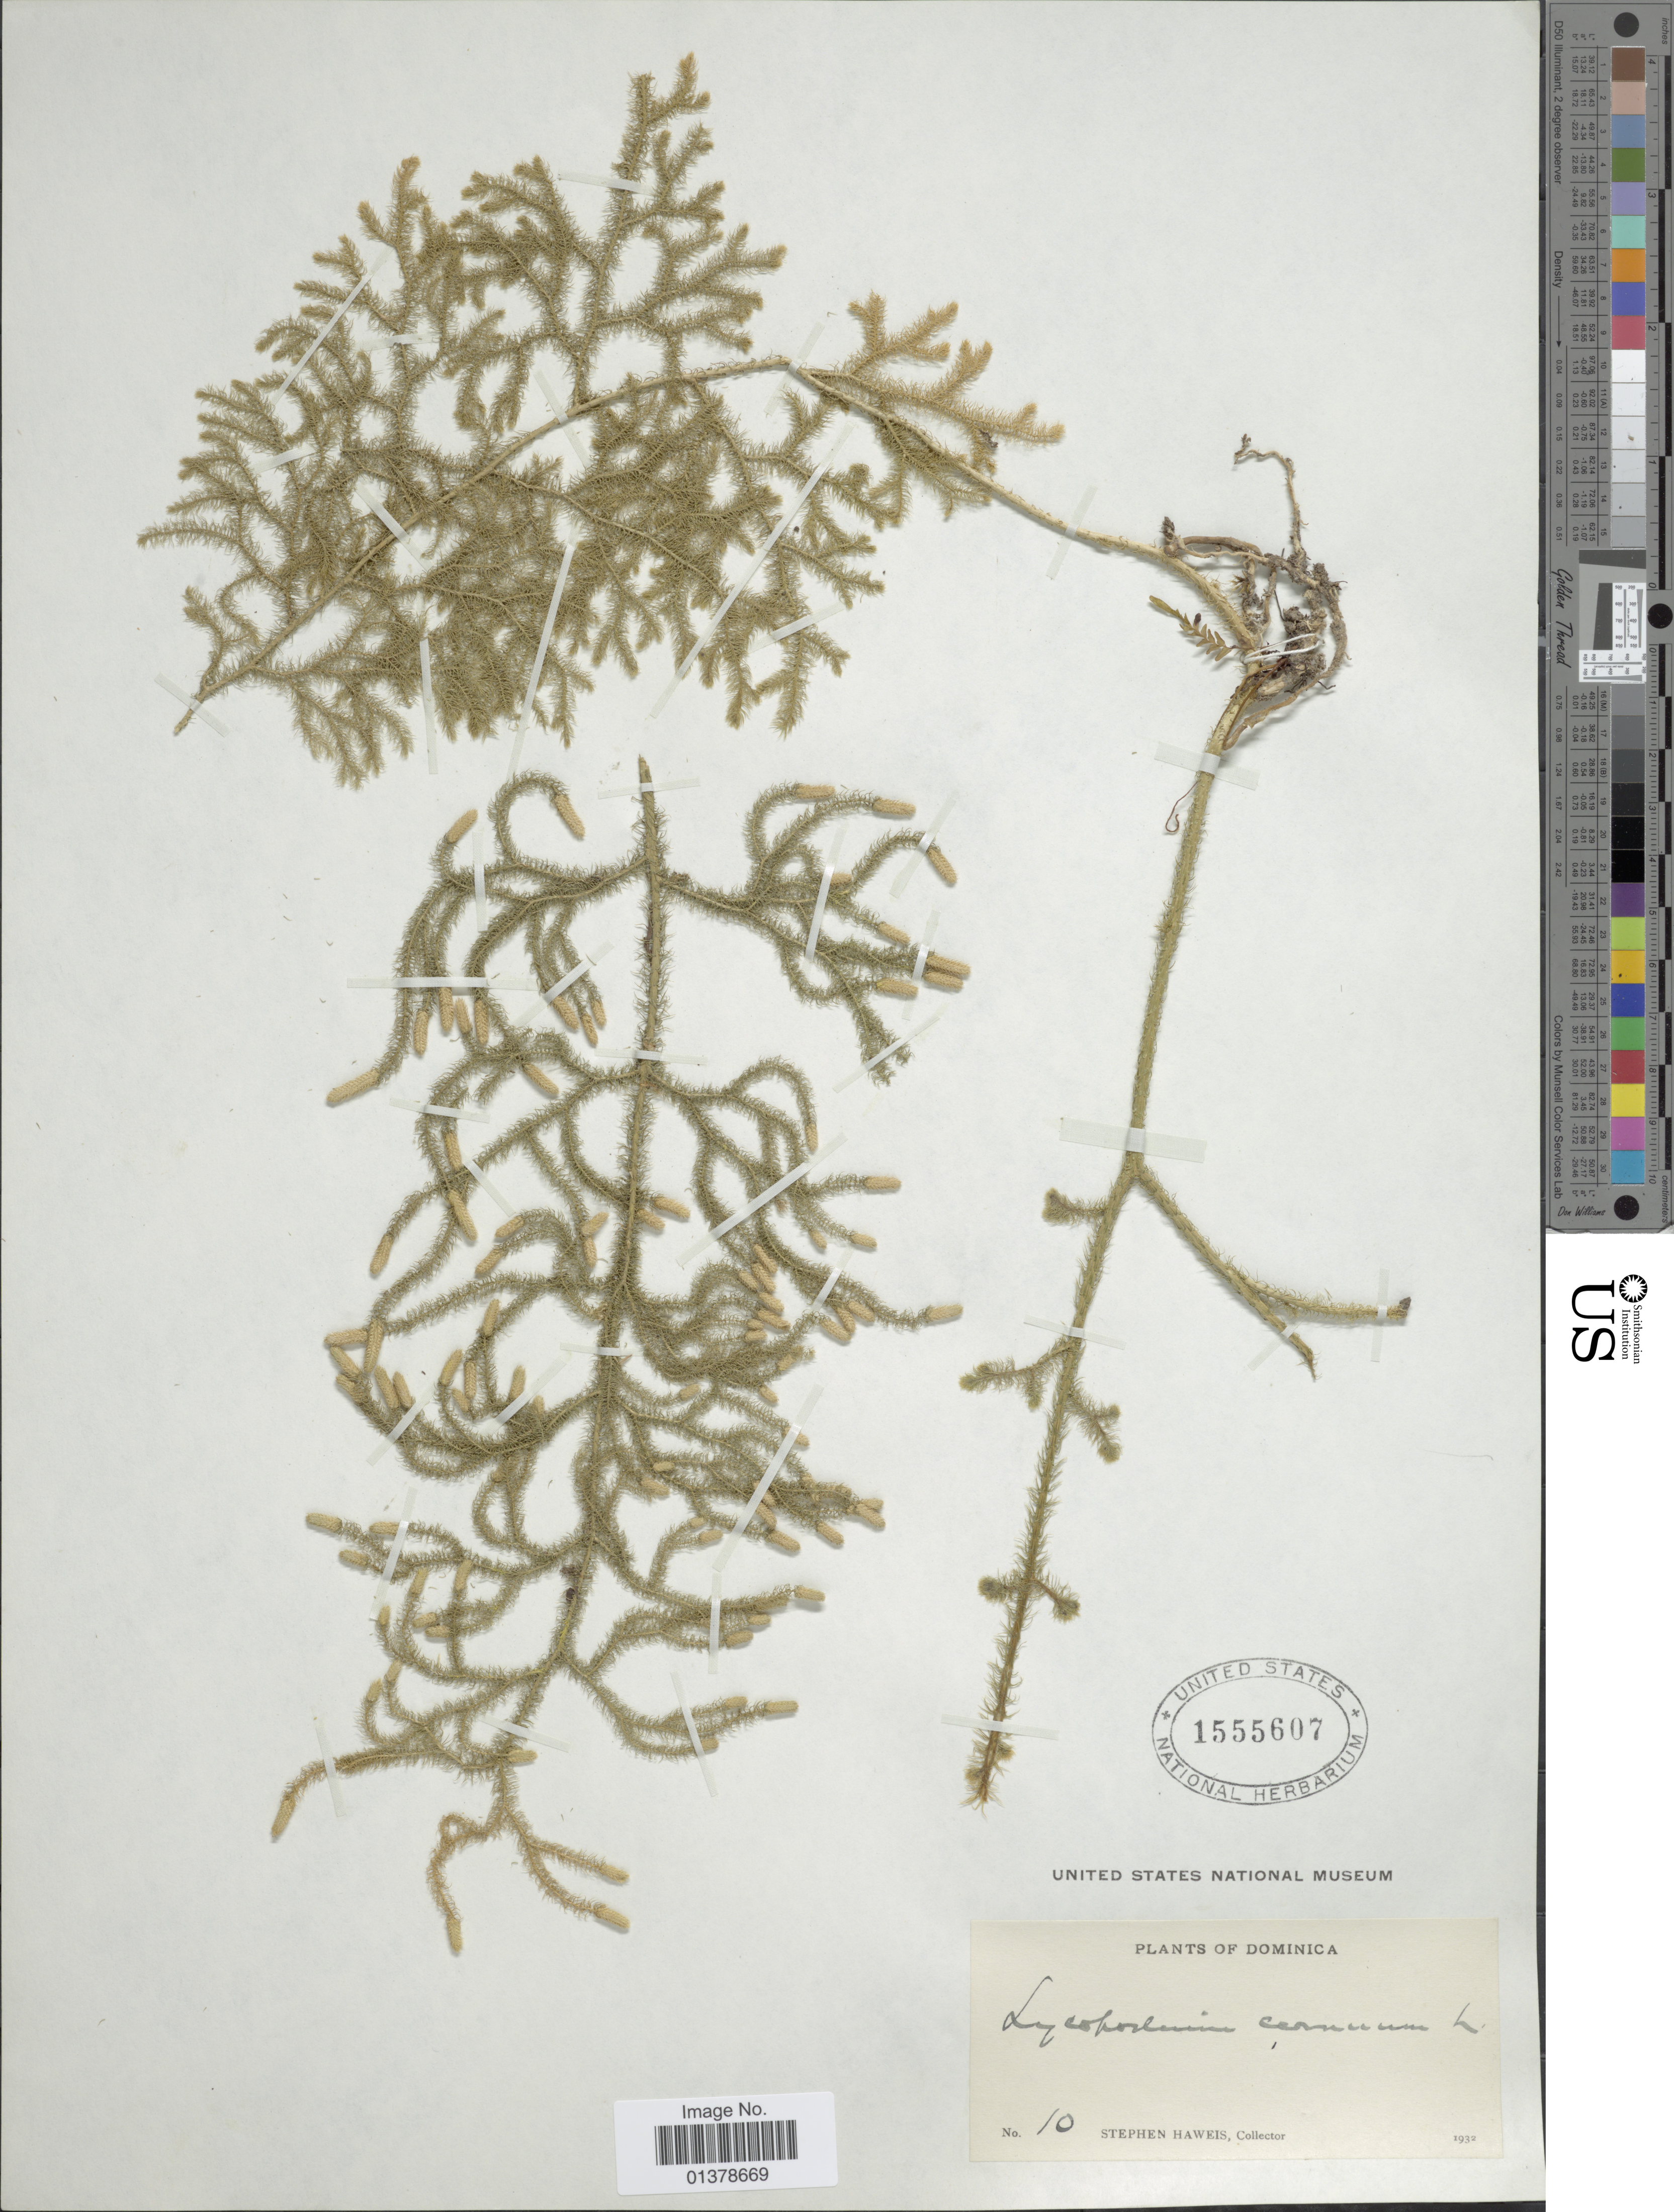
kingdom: Plantae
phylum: Tracheophyta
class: Lycopodiopsida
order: Lycopodiales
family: Lycopodiaceae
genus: Palhinhaea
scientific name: Palhinhaea cernua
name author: (L.) Vasc. & Franco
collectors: S. Haweis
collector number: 10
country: Dominica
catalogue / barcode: US 1555607